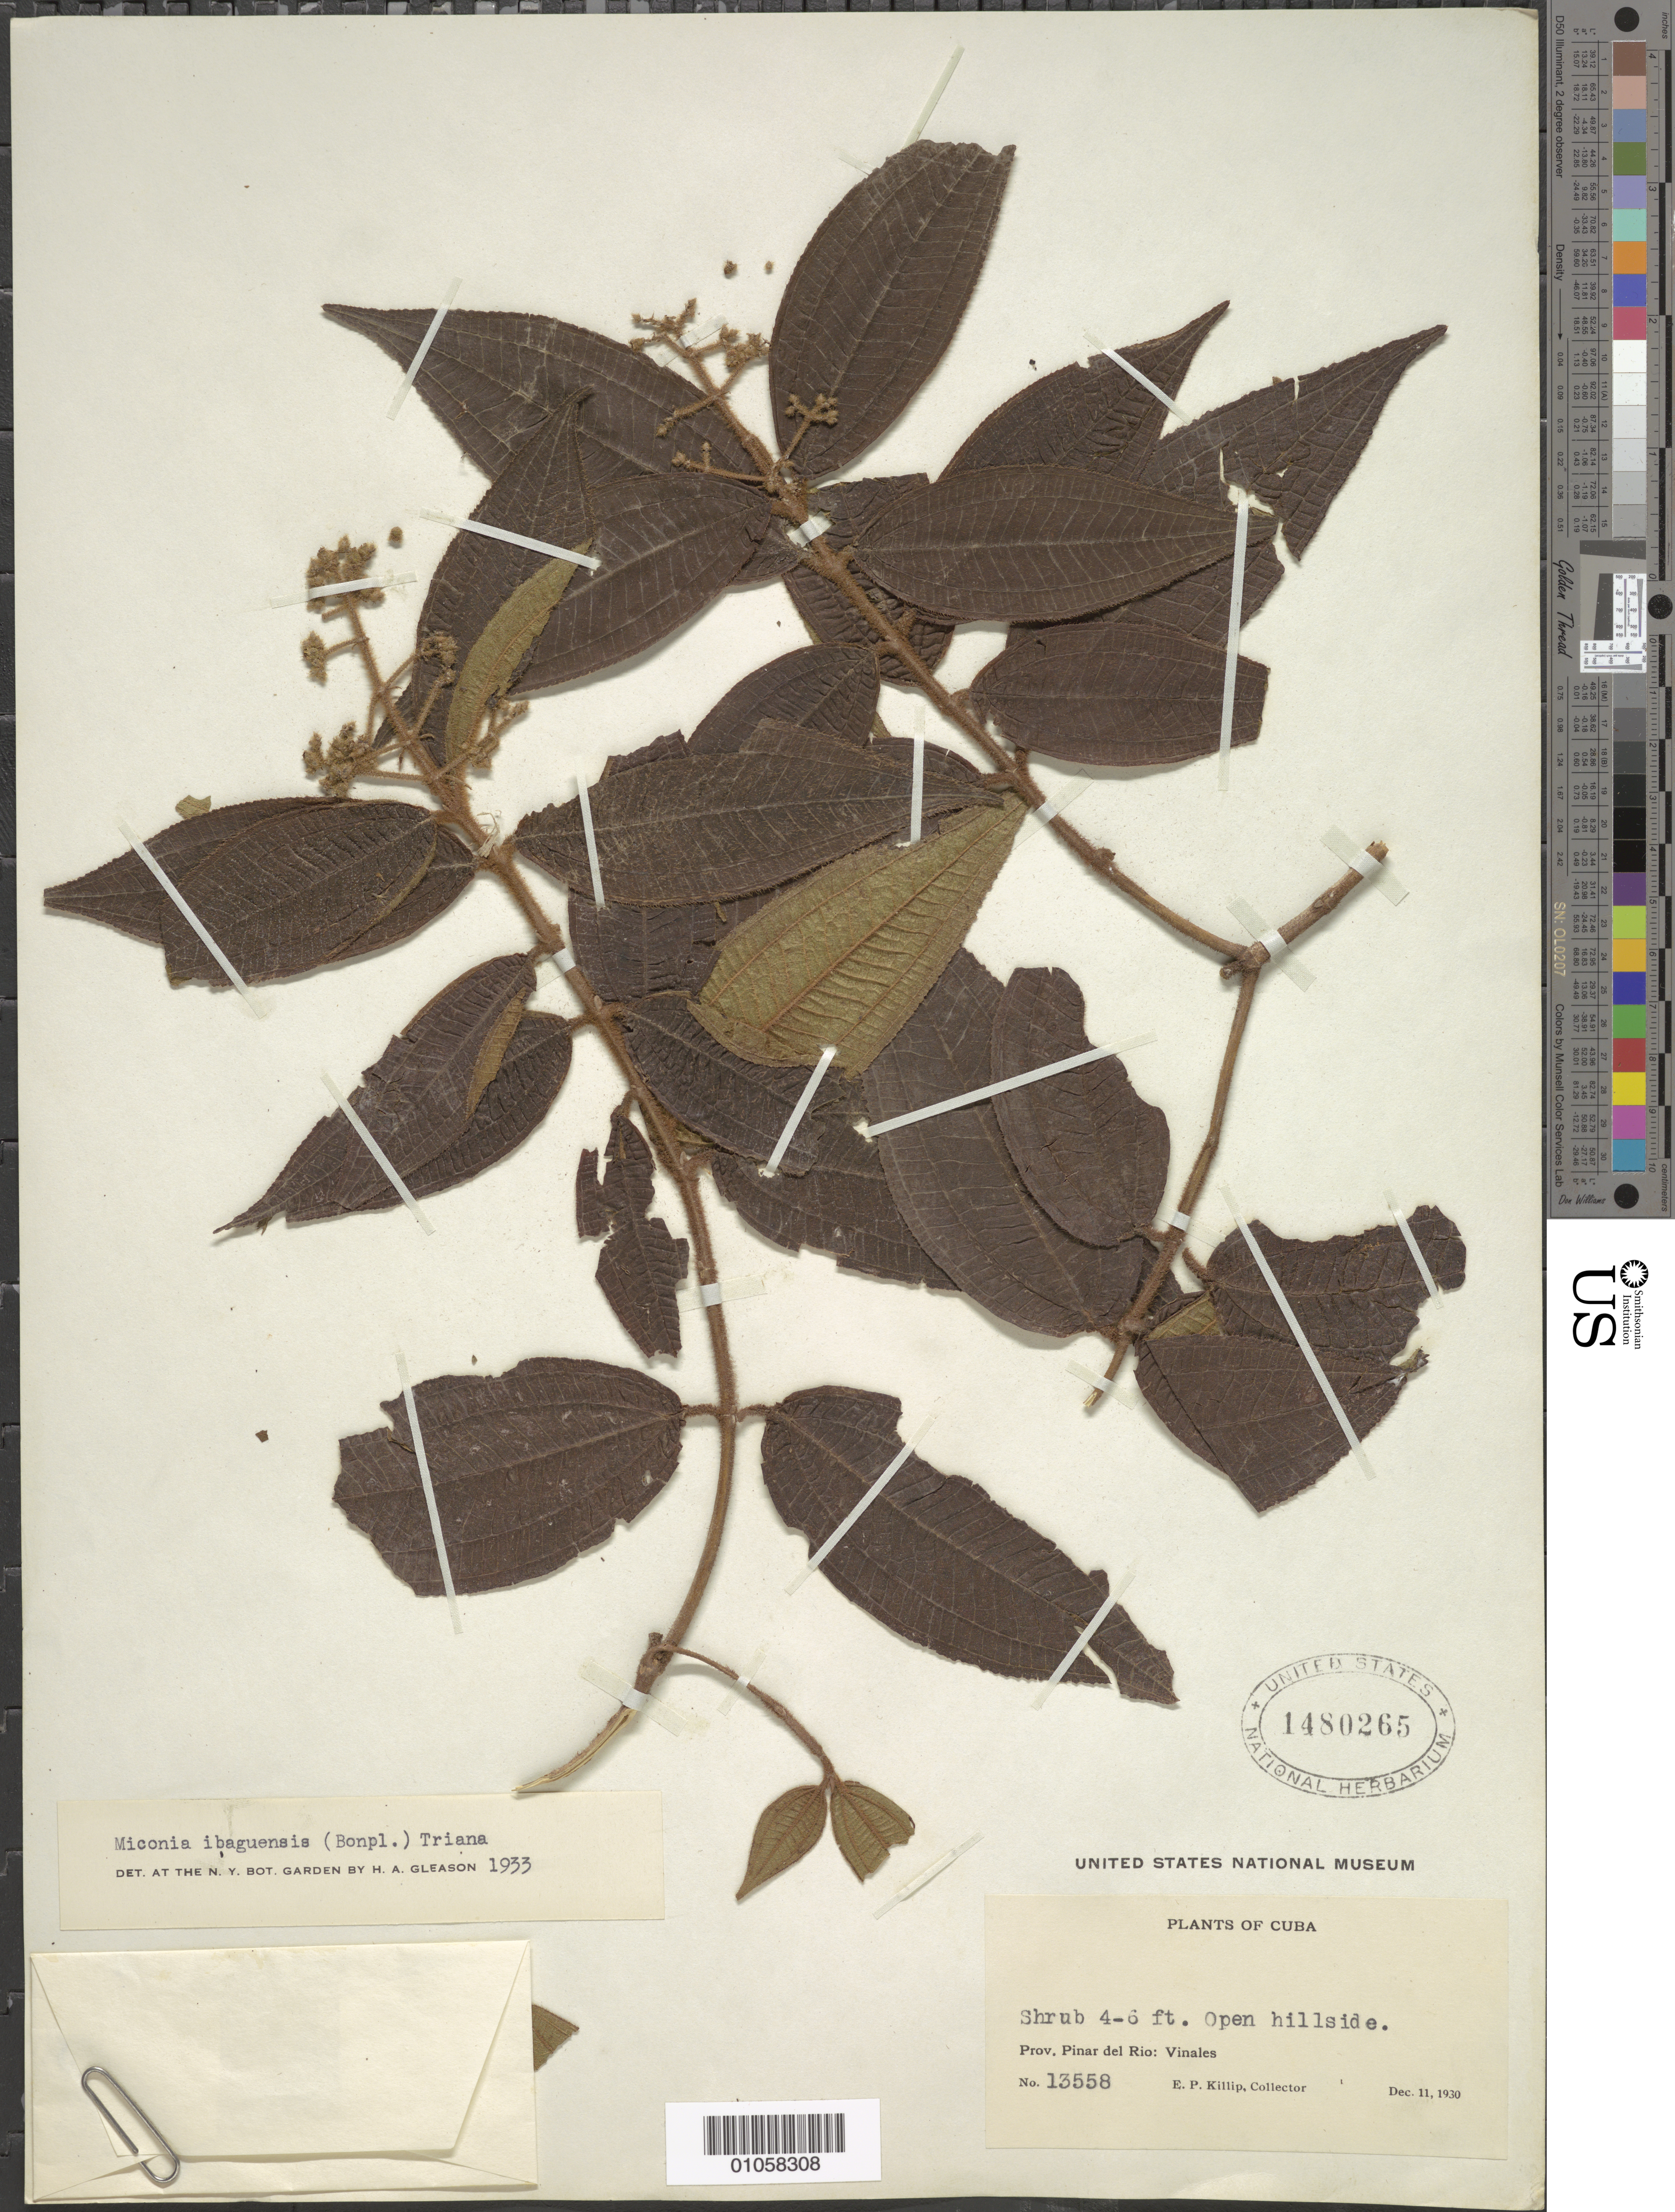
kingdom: Plantae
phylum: Tracheophyta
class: Magnoliopsida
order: Myrtales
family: Melastomataceae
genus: Miconia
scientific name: Miconia ibaguensis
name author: (Bonpl.) Triana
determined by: Gleason, H. A.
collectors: E. P. Killip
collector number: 13558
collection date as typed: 11 Dec 1930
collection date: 1930-12-11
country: Cuba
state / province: Pinar del Río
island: Cuba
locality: Viñales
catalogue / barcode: US 1480265